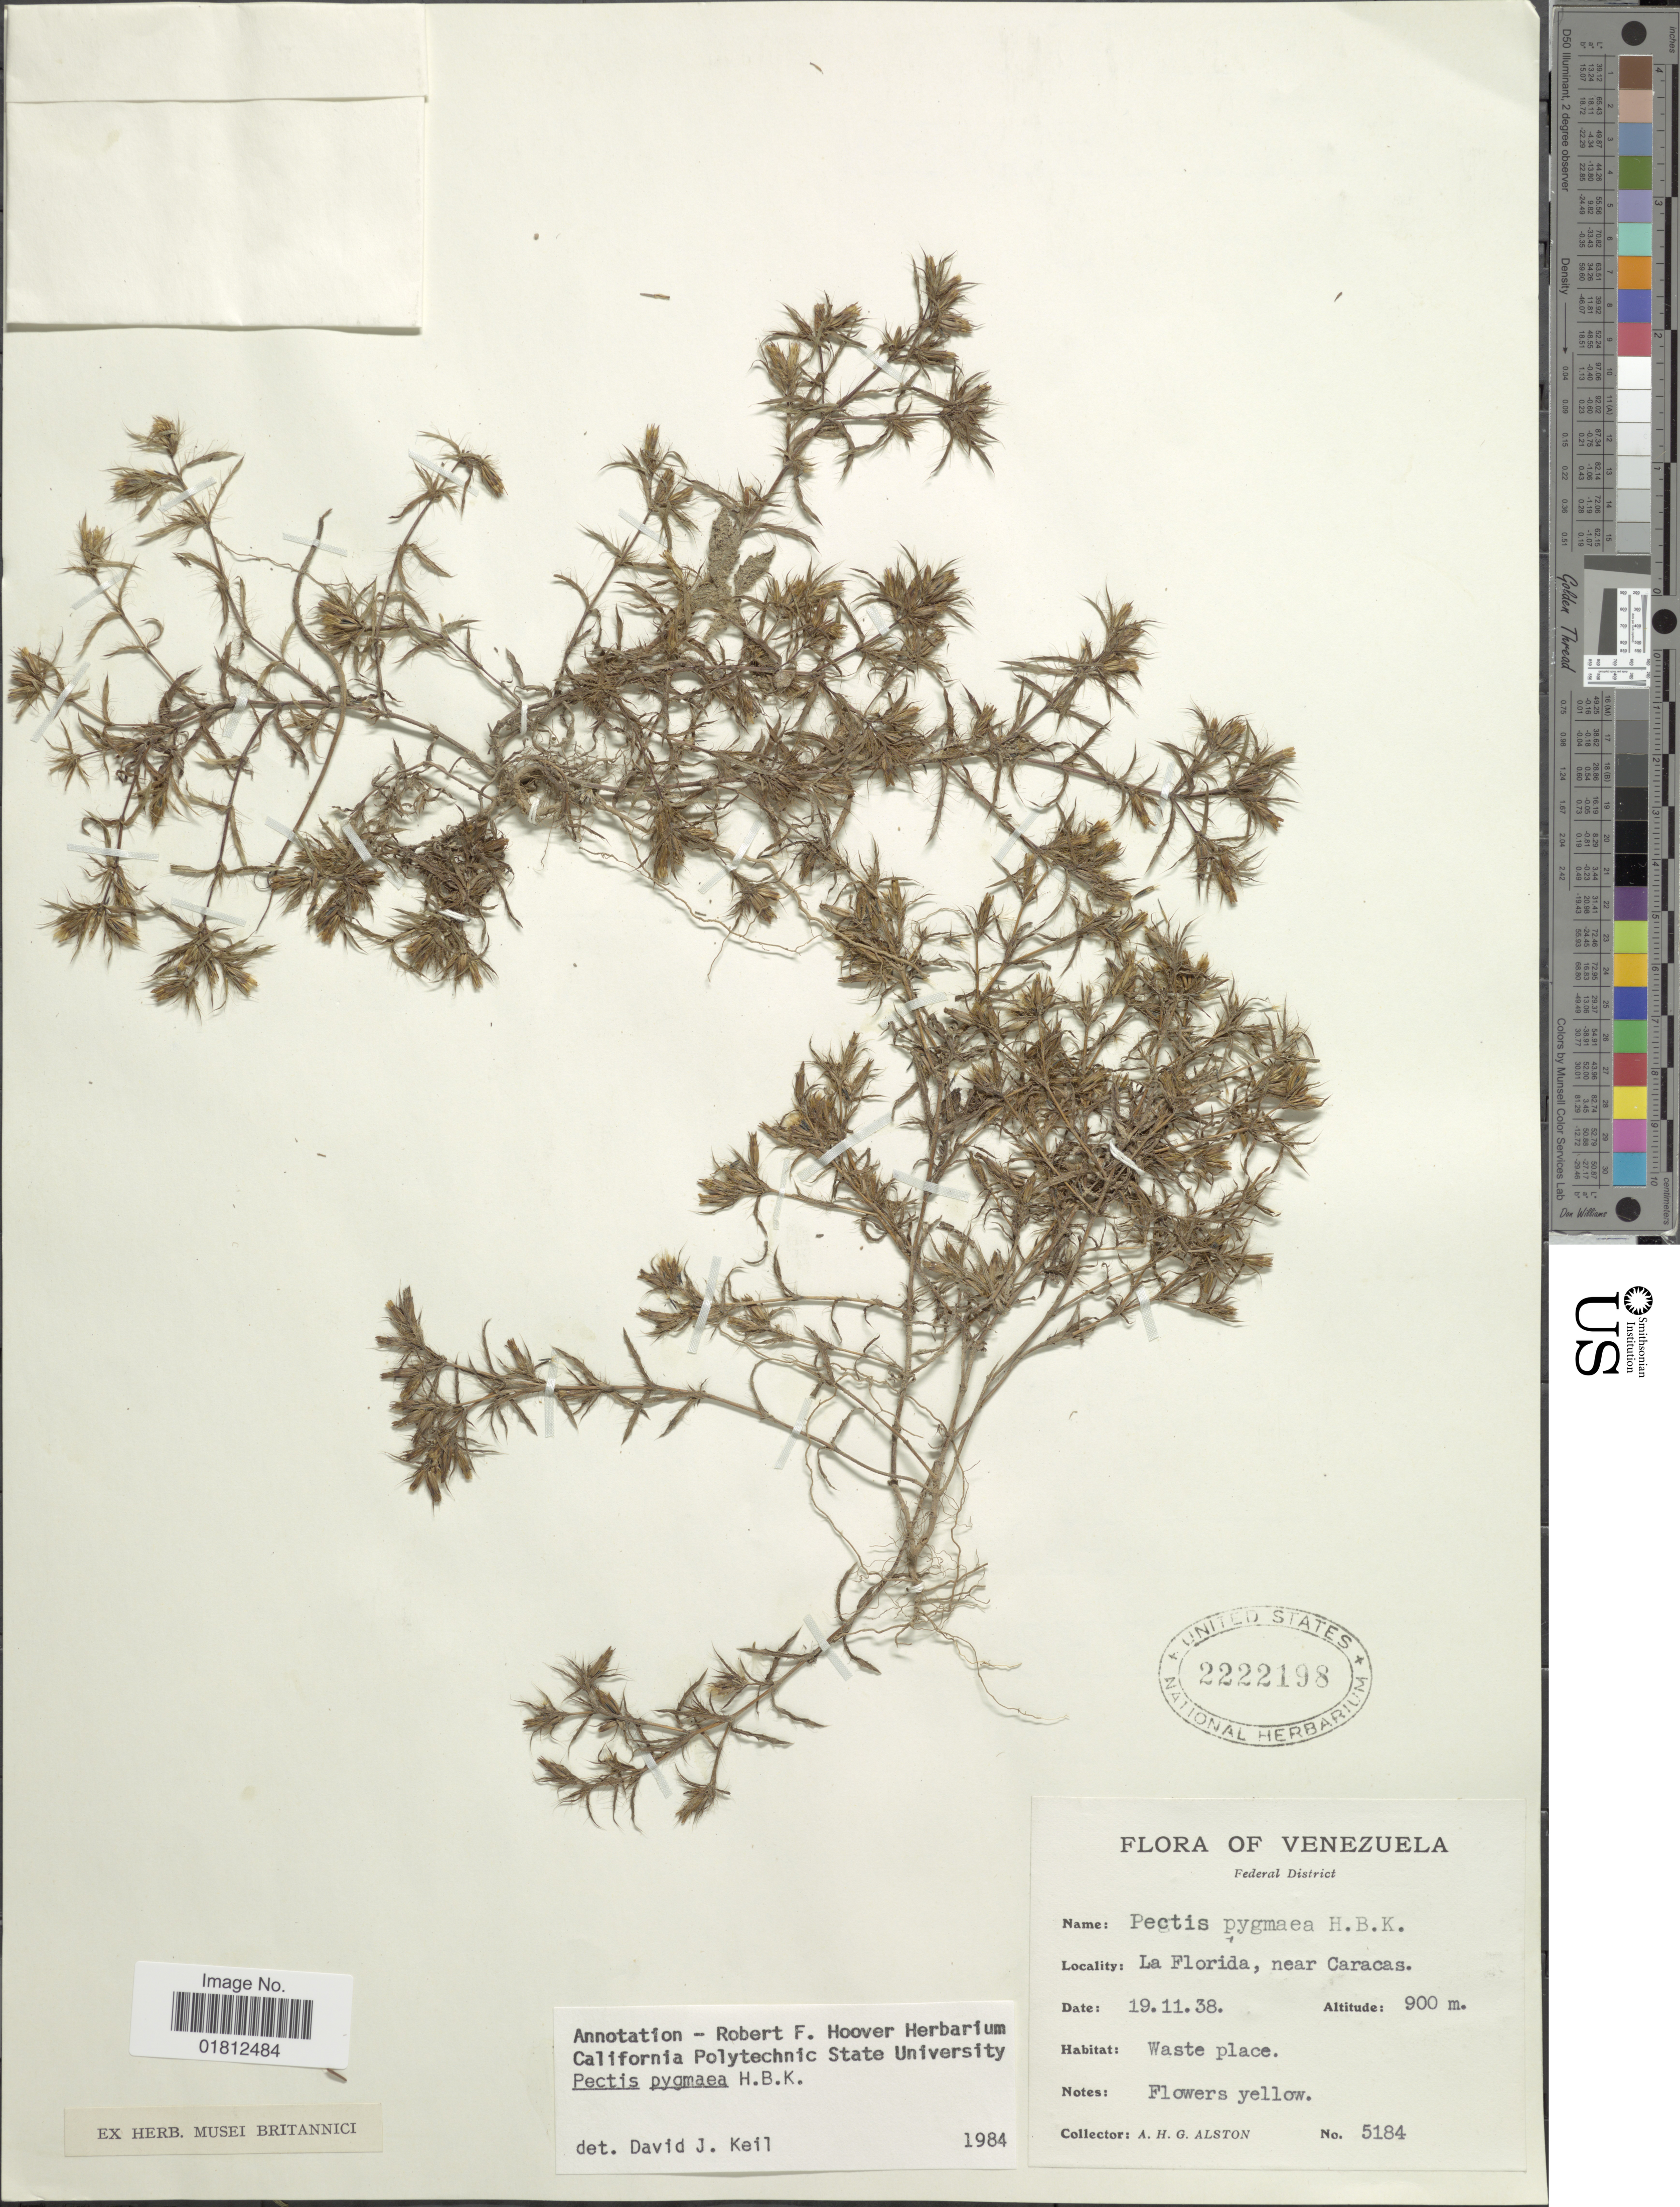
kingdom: Plantae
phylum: Tracheophyta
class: Magnoliopsida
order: Asterales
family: Asteraceae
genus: Pectis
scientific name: Pectis pygmaea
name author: Kunth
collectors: A. H. Alston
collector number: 5184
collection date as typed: Transcribed d/m/y: 19/11/38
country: Venezuela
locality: Federal District, La Florida, near Caracas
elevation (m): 900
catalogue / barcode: US 2222198